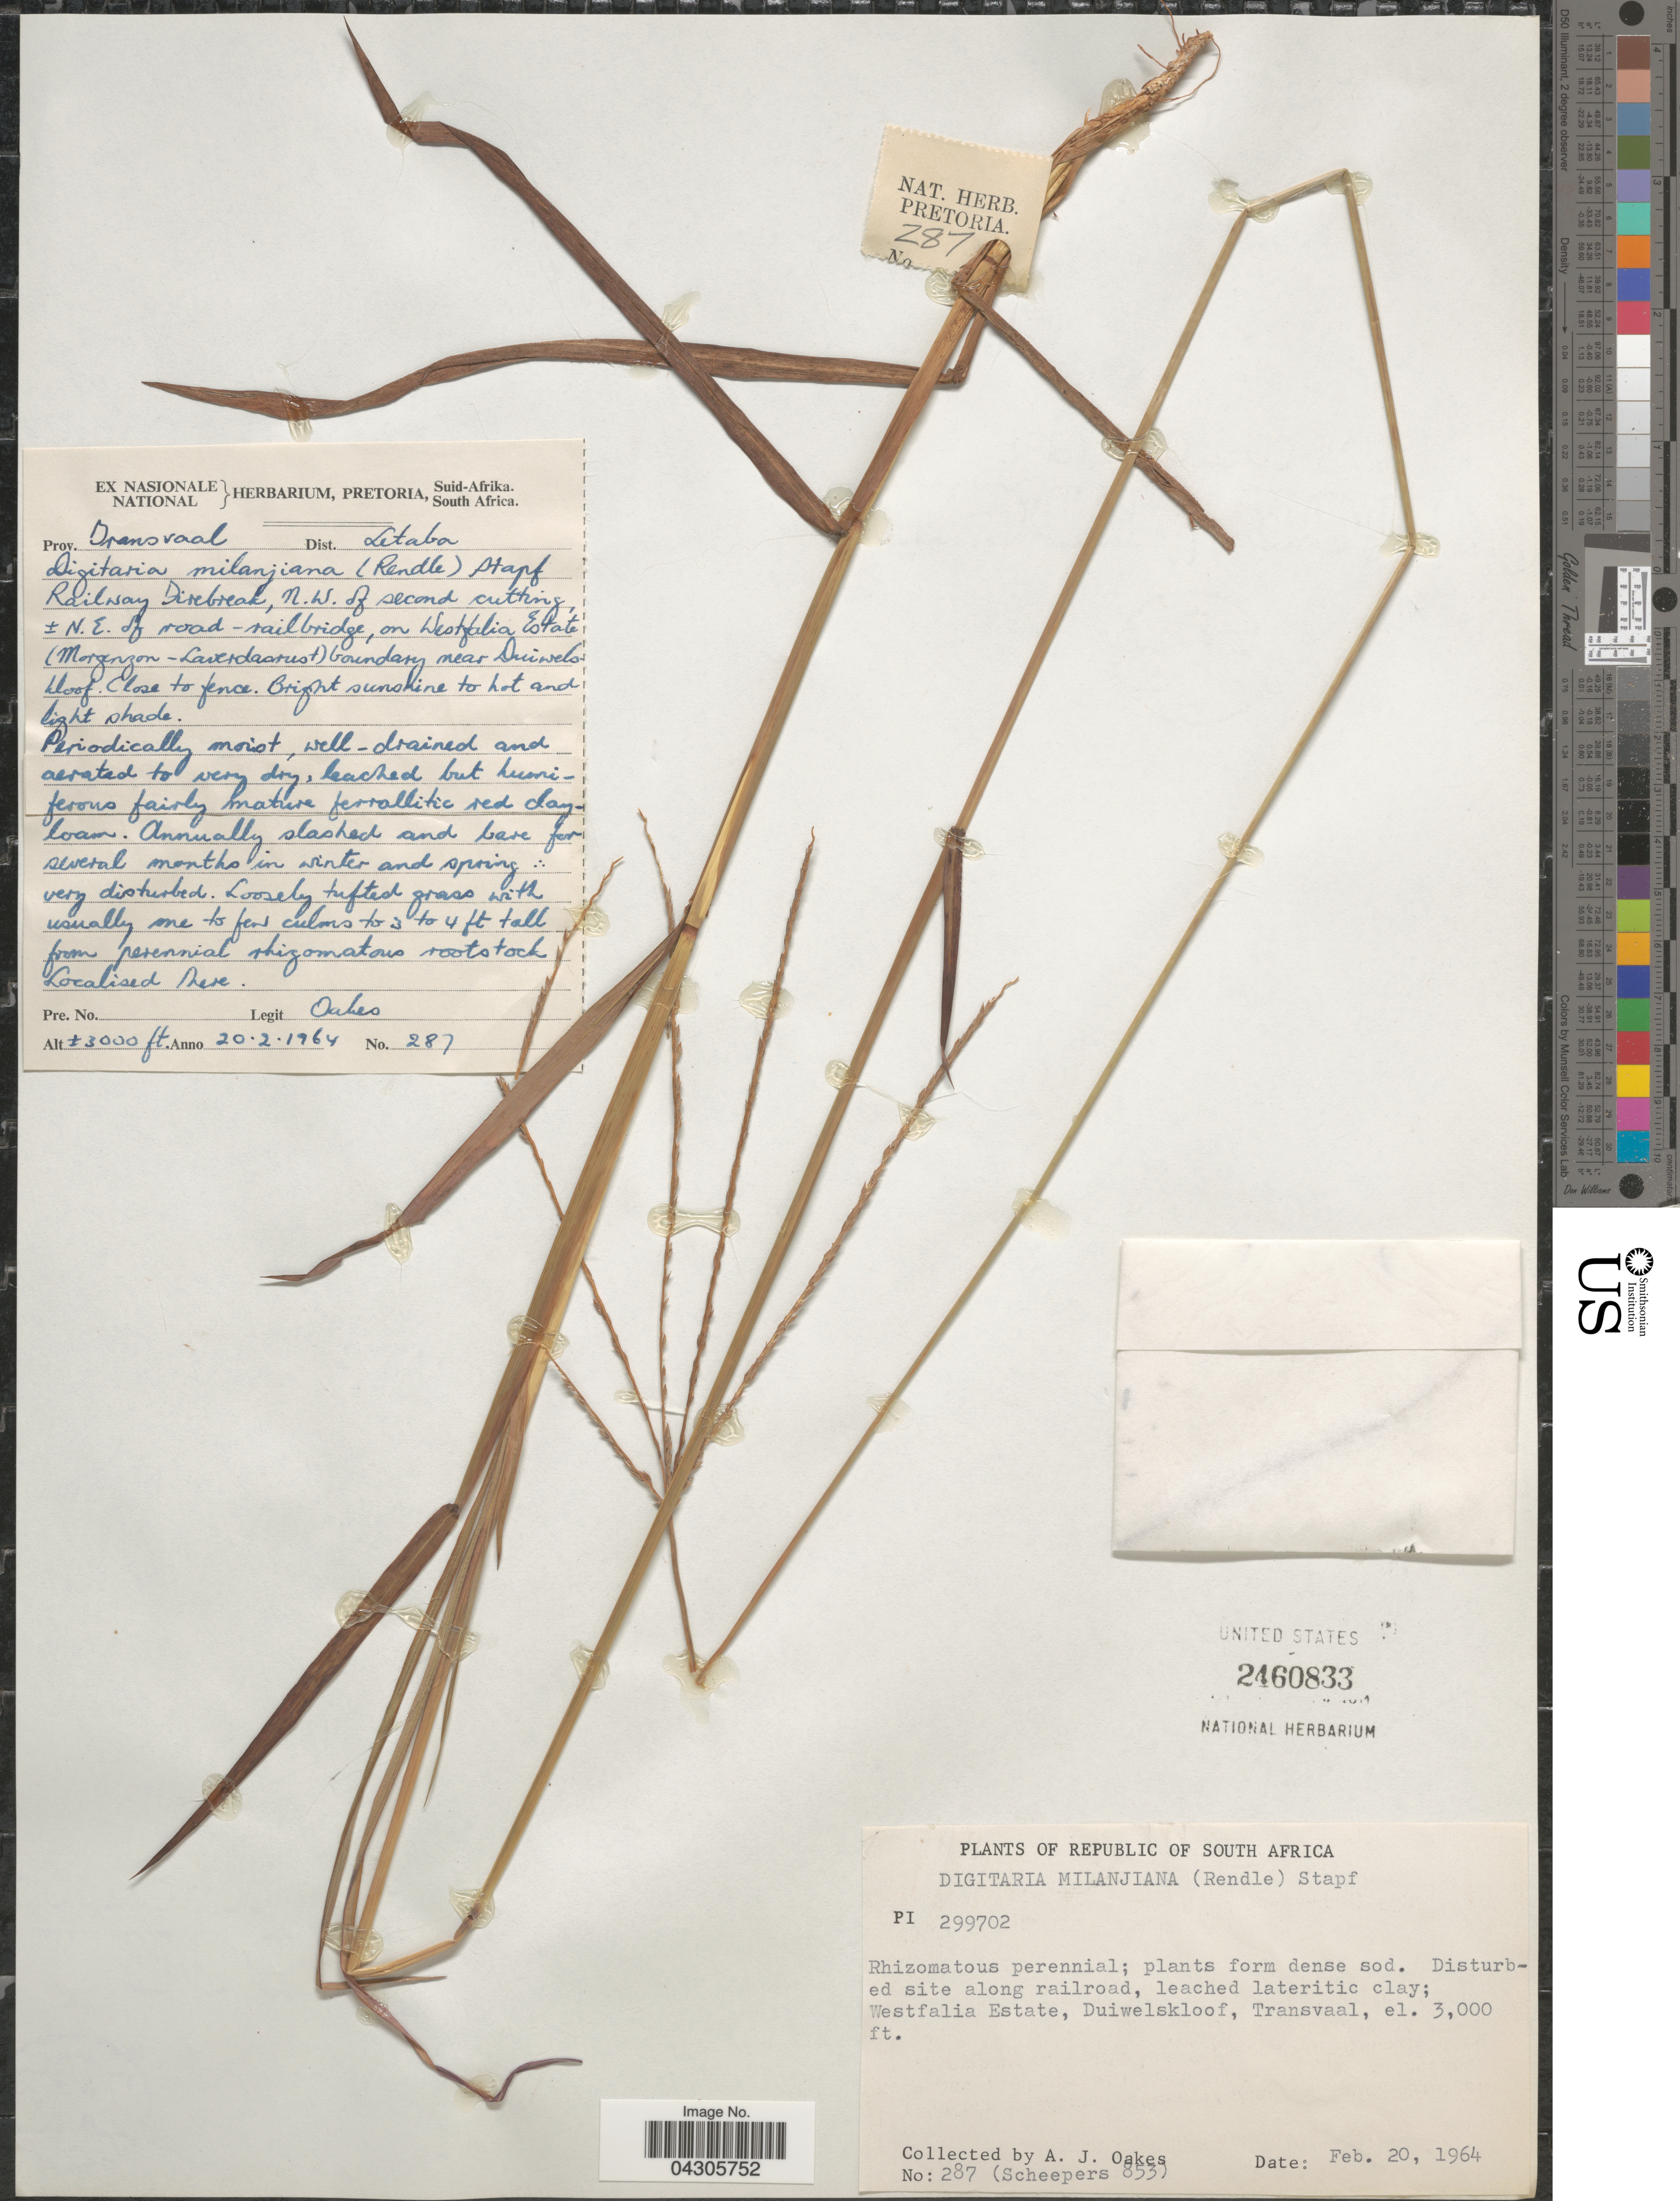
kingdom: Plantae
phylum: Tracheophyta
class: Liliopsida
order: Poales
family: Poaceae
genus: Digitaria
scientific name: Digitaria milanjiana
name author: (Rendle) Stapf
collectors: A. Oakes & J. Scheepers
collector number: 287/853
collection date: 1964-02-20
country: South Africa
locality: Republic Of South Africa. Westfalia Estate, Duiwelskloof, Transvaal.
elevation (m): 914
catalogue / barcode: US 2460833